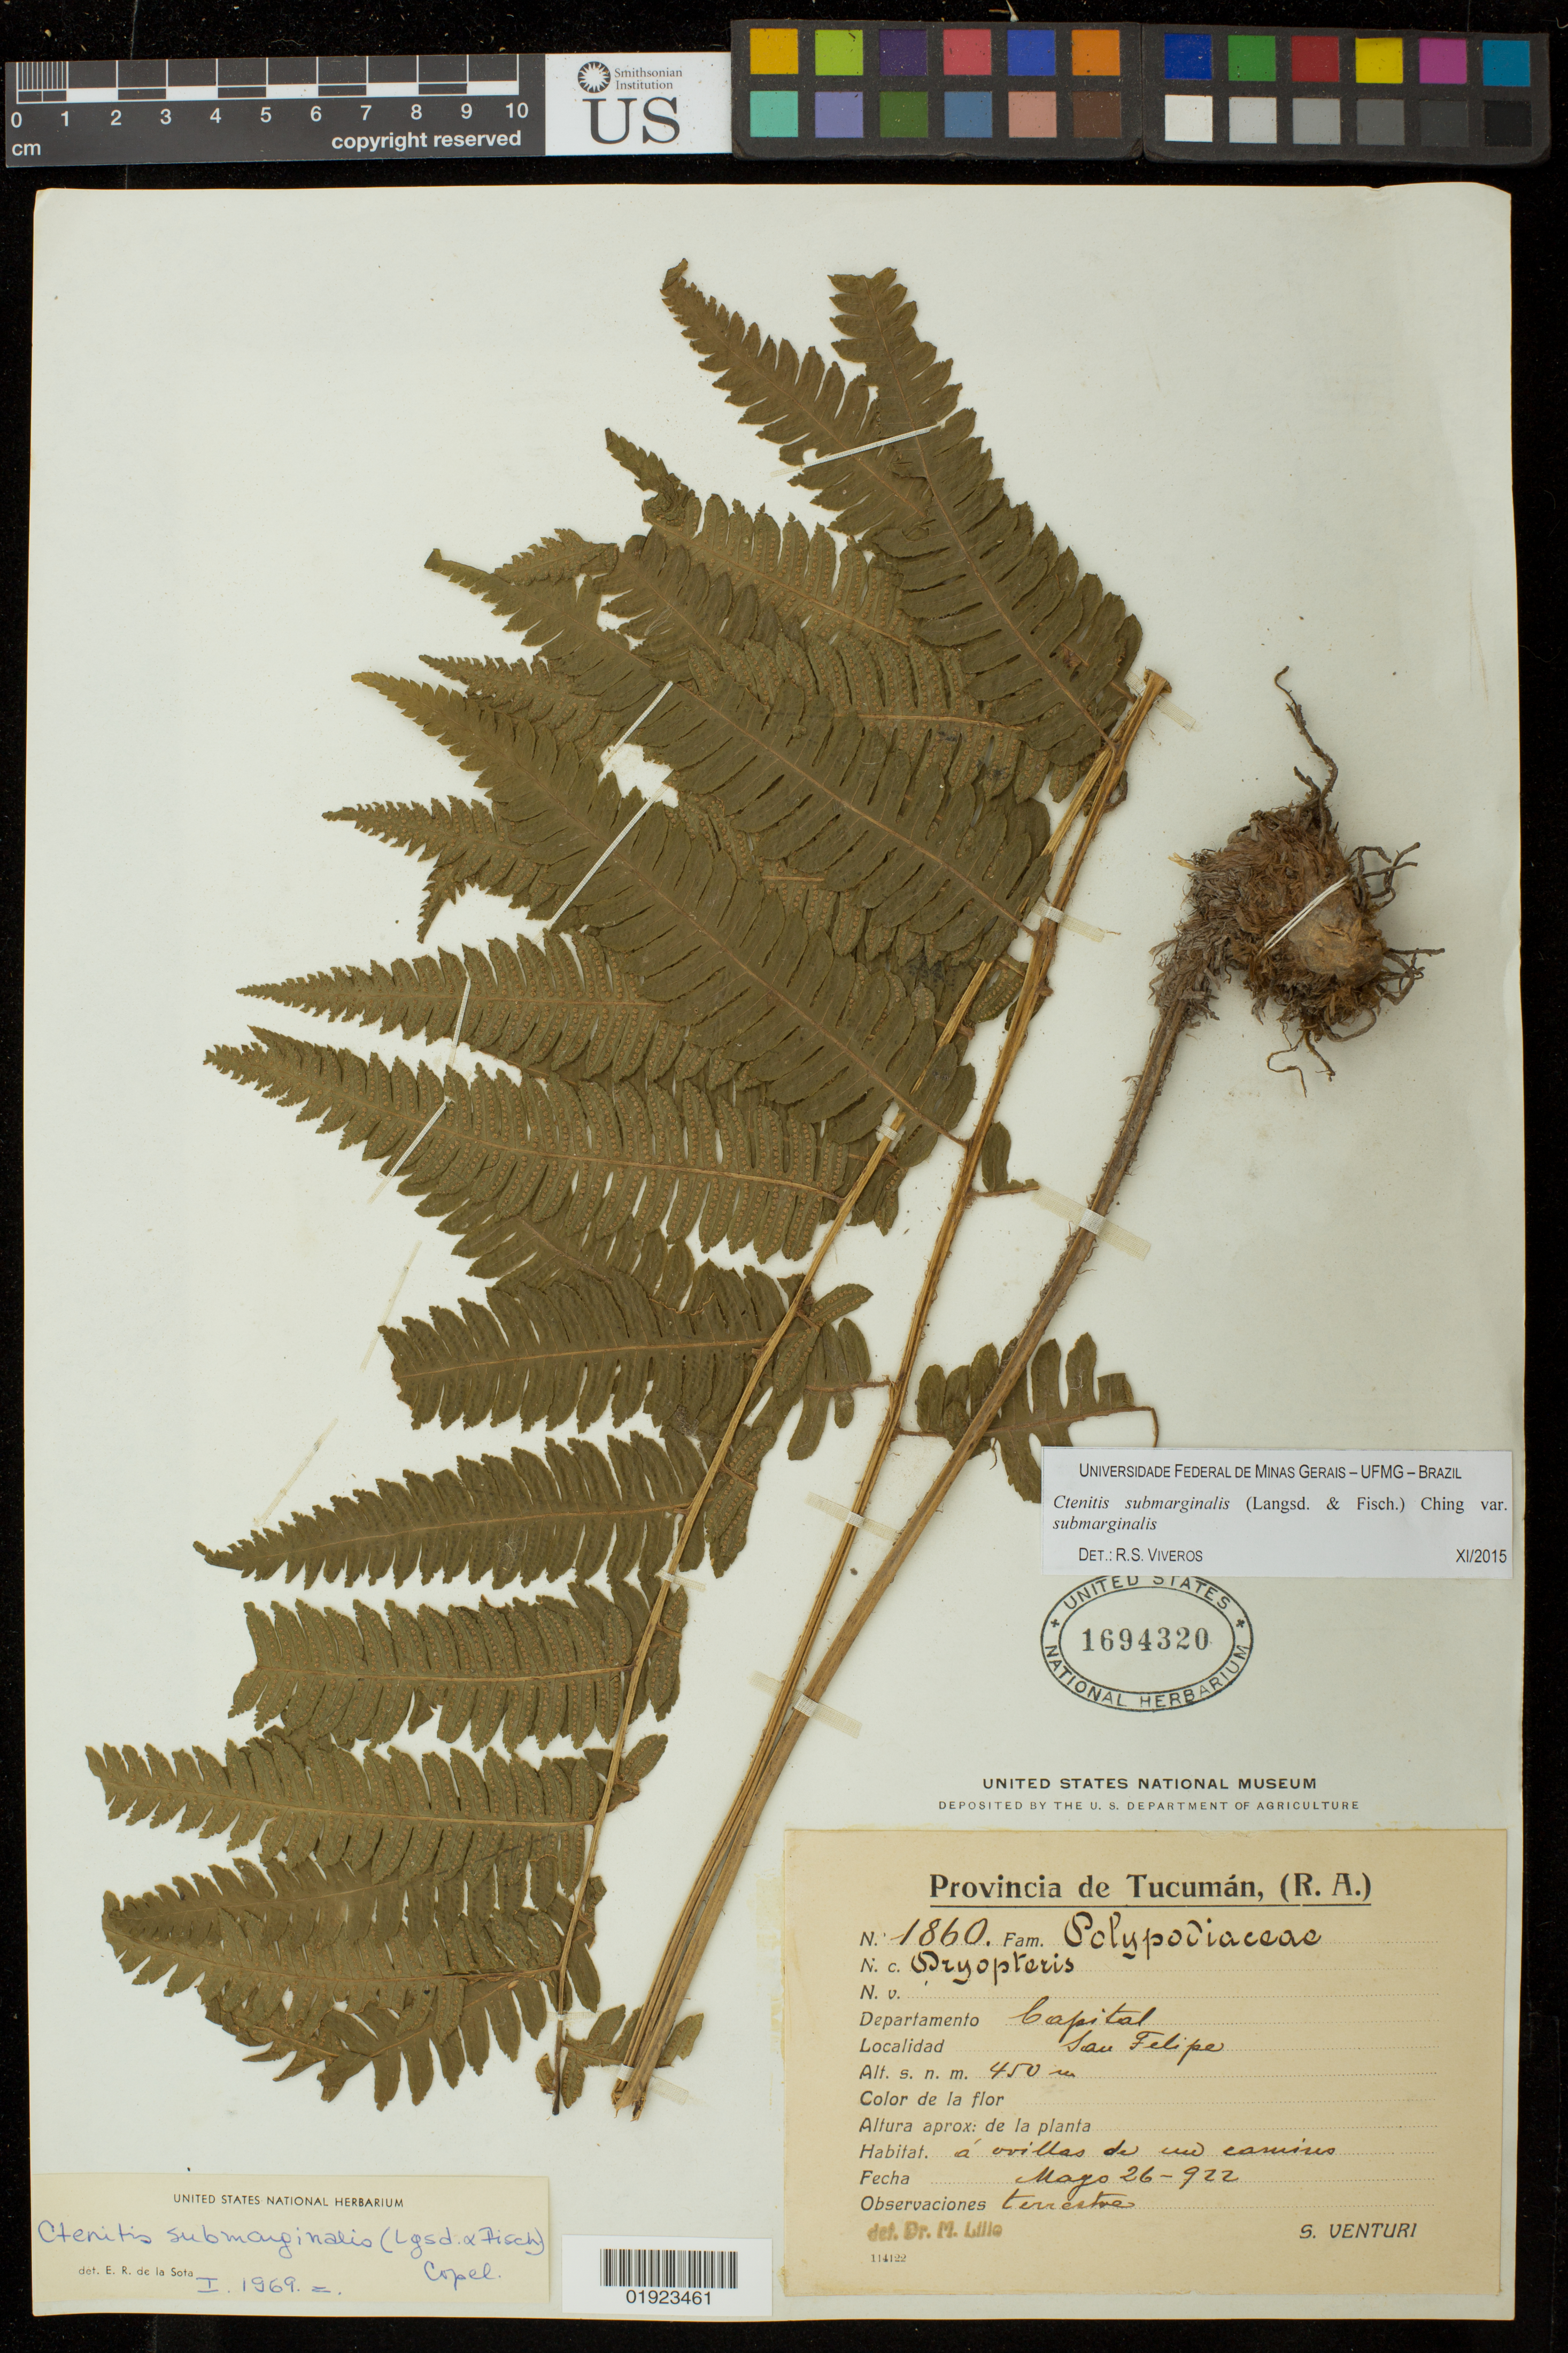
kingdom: Plantae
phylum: Tracheophyta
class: Polypodiopsida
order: Polypodiales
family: Dryopteridaceae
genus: Ctenitis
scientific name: Ctenitis submarginalis var. submarginalis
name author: (Langsd. & Fisch.) Ching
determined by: Viveros, R. S.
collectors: S. Venturi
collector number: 1860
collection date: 1922-05-26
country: Argentina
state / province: Tucumán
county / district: Capital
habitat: A orillas de un camino.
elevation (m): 450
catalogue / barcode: US 1694320